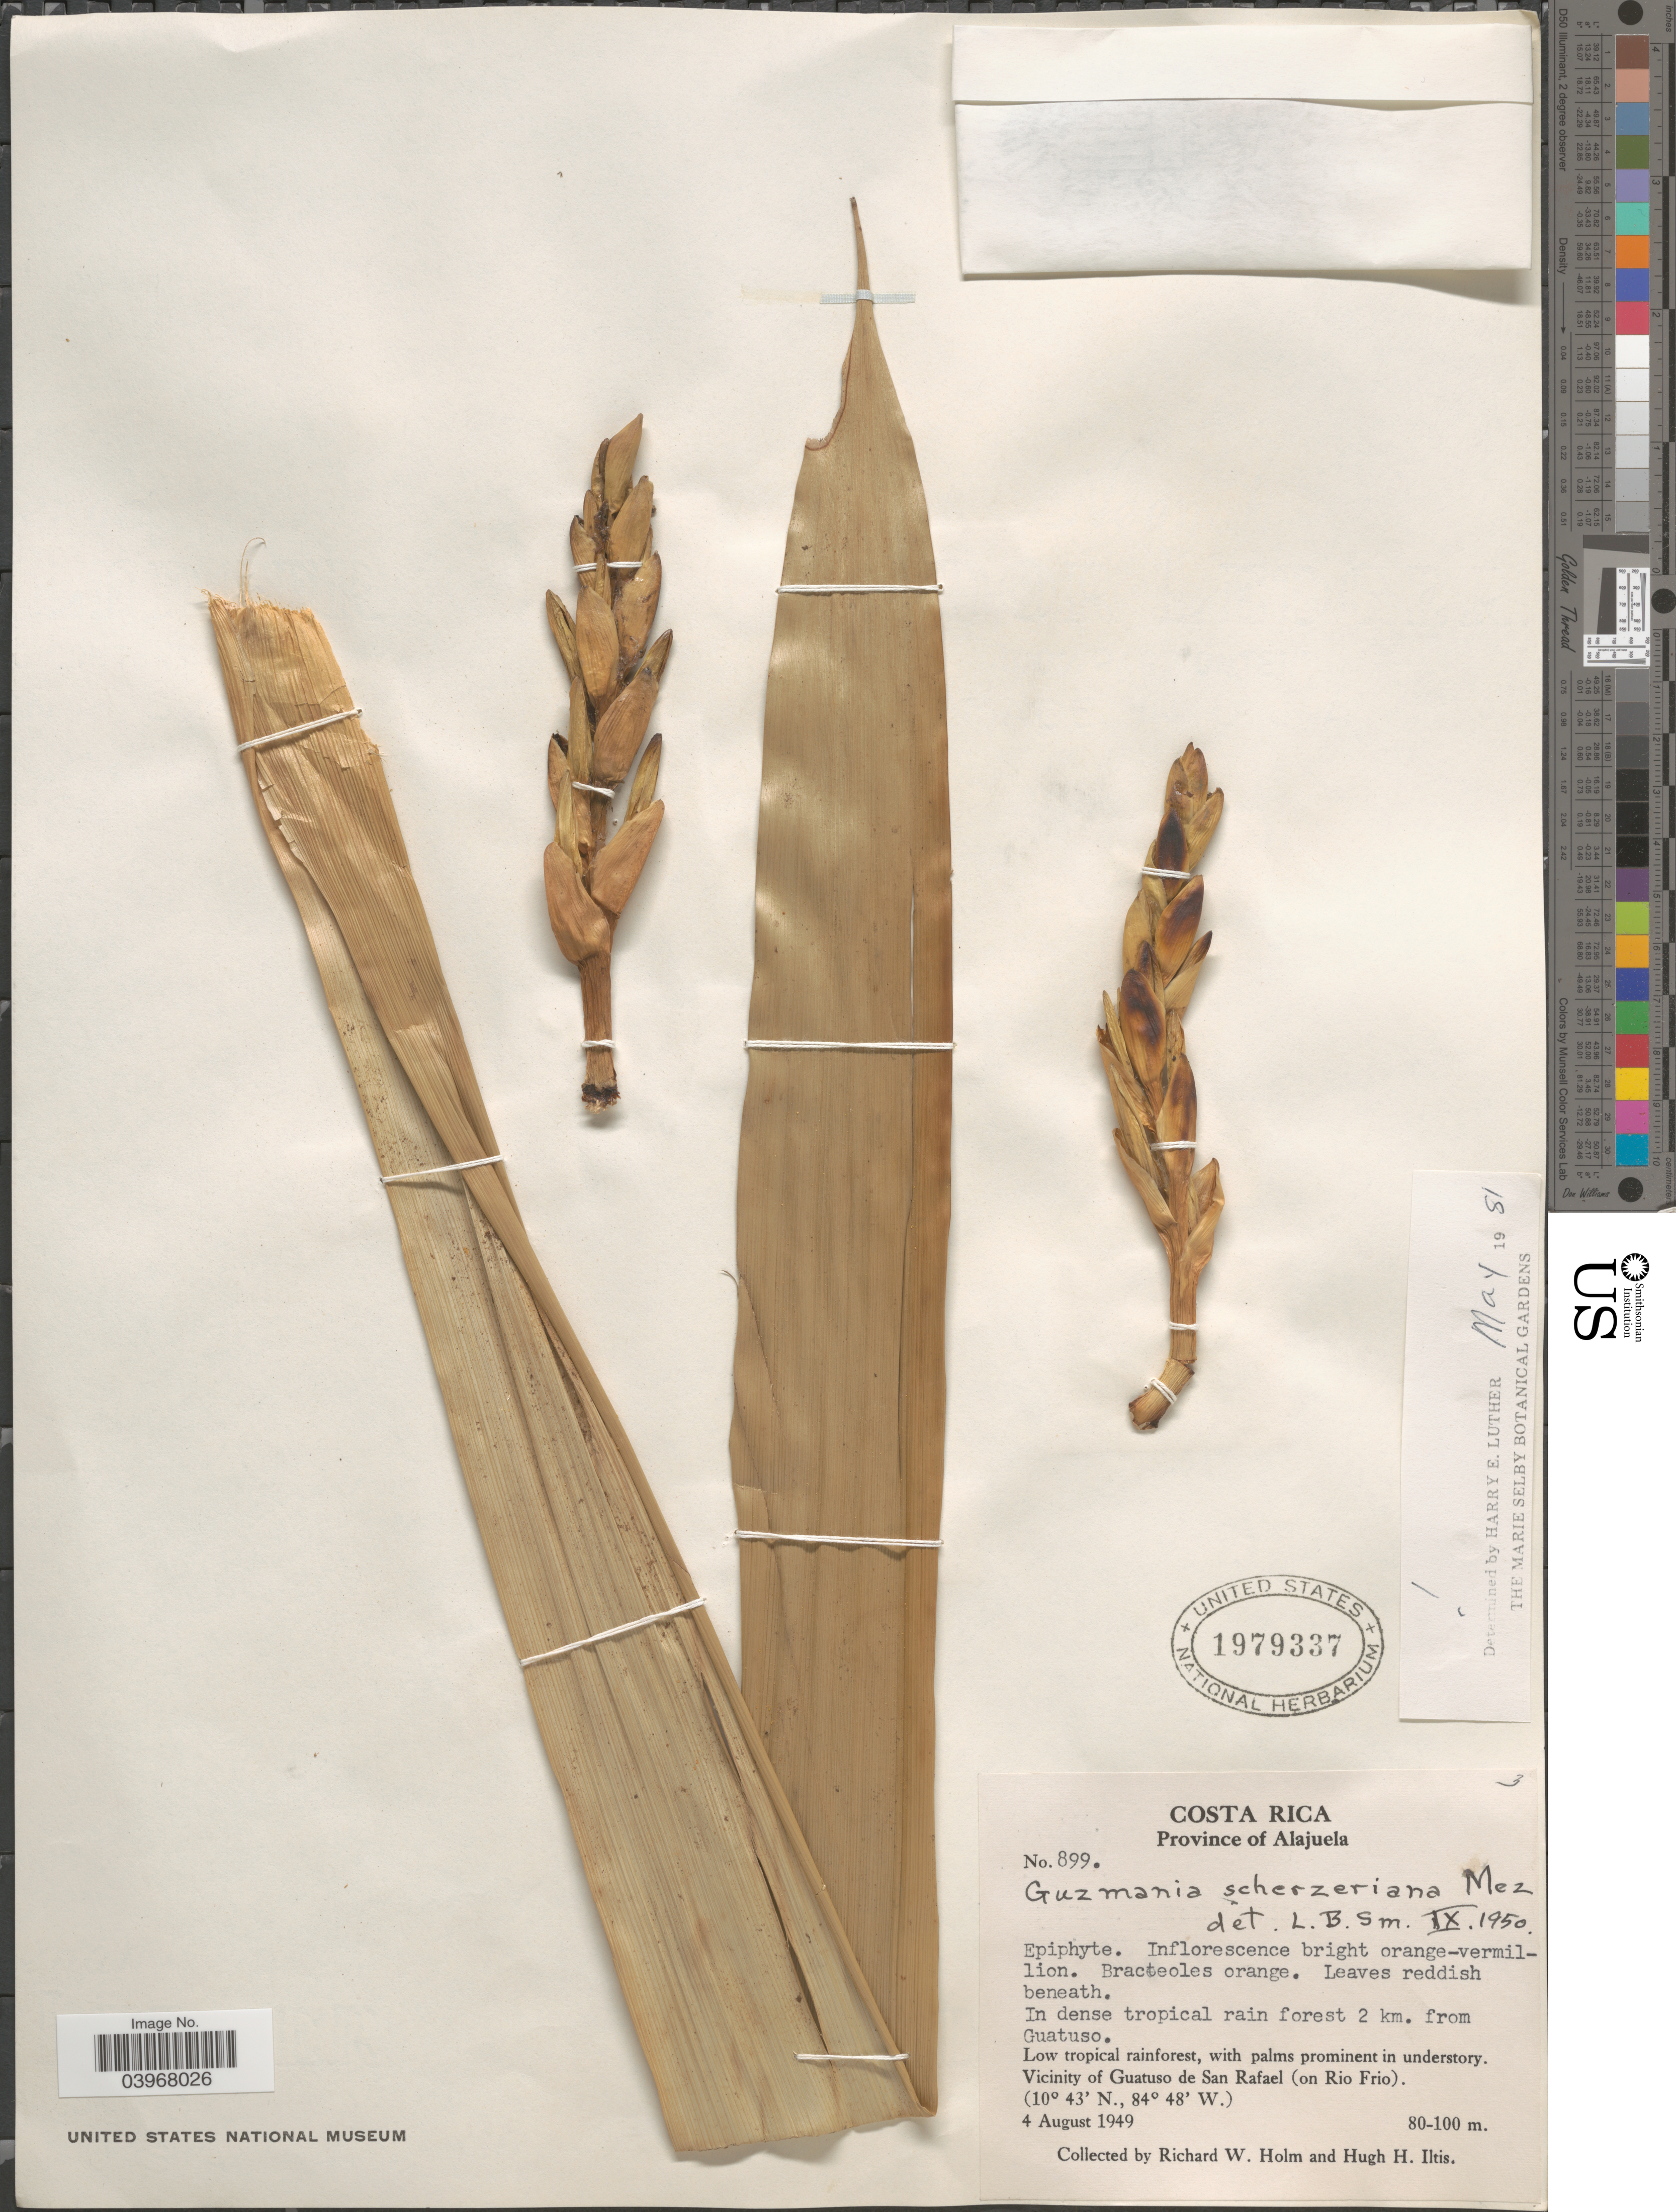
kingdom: Plantae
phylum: Tracheophyta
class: Liliopsida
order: Poales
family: Bromeliaceae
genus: Guzmania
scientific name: Guzmania scherzeriana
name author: Mez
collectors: R. W. Holm & H. H. Iltis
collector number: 899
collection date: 1949-08-04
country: Costa Rica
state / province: Alajuela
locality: In dense tropical rain forest 2 km. from Guatuso. Vicinity of Guatuso de San Rafael (on Rio Frio).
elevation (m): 80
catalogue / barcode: US 1979337